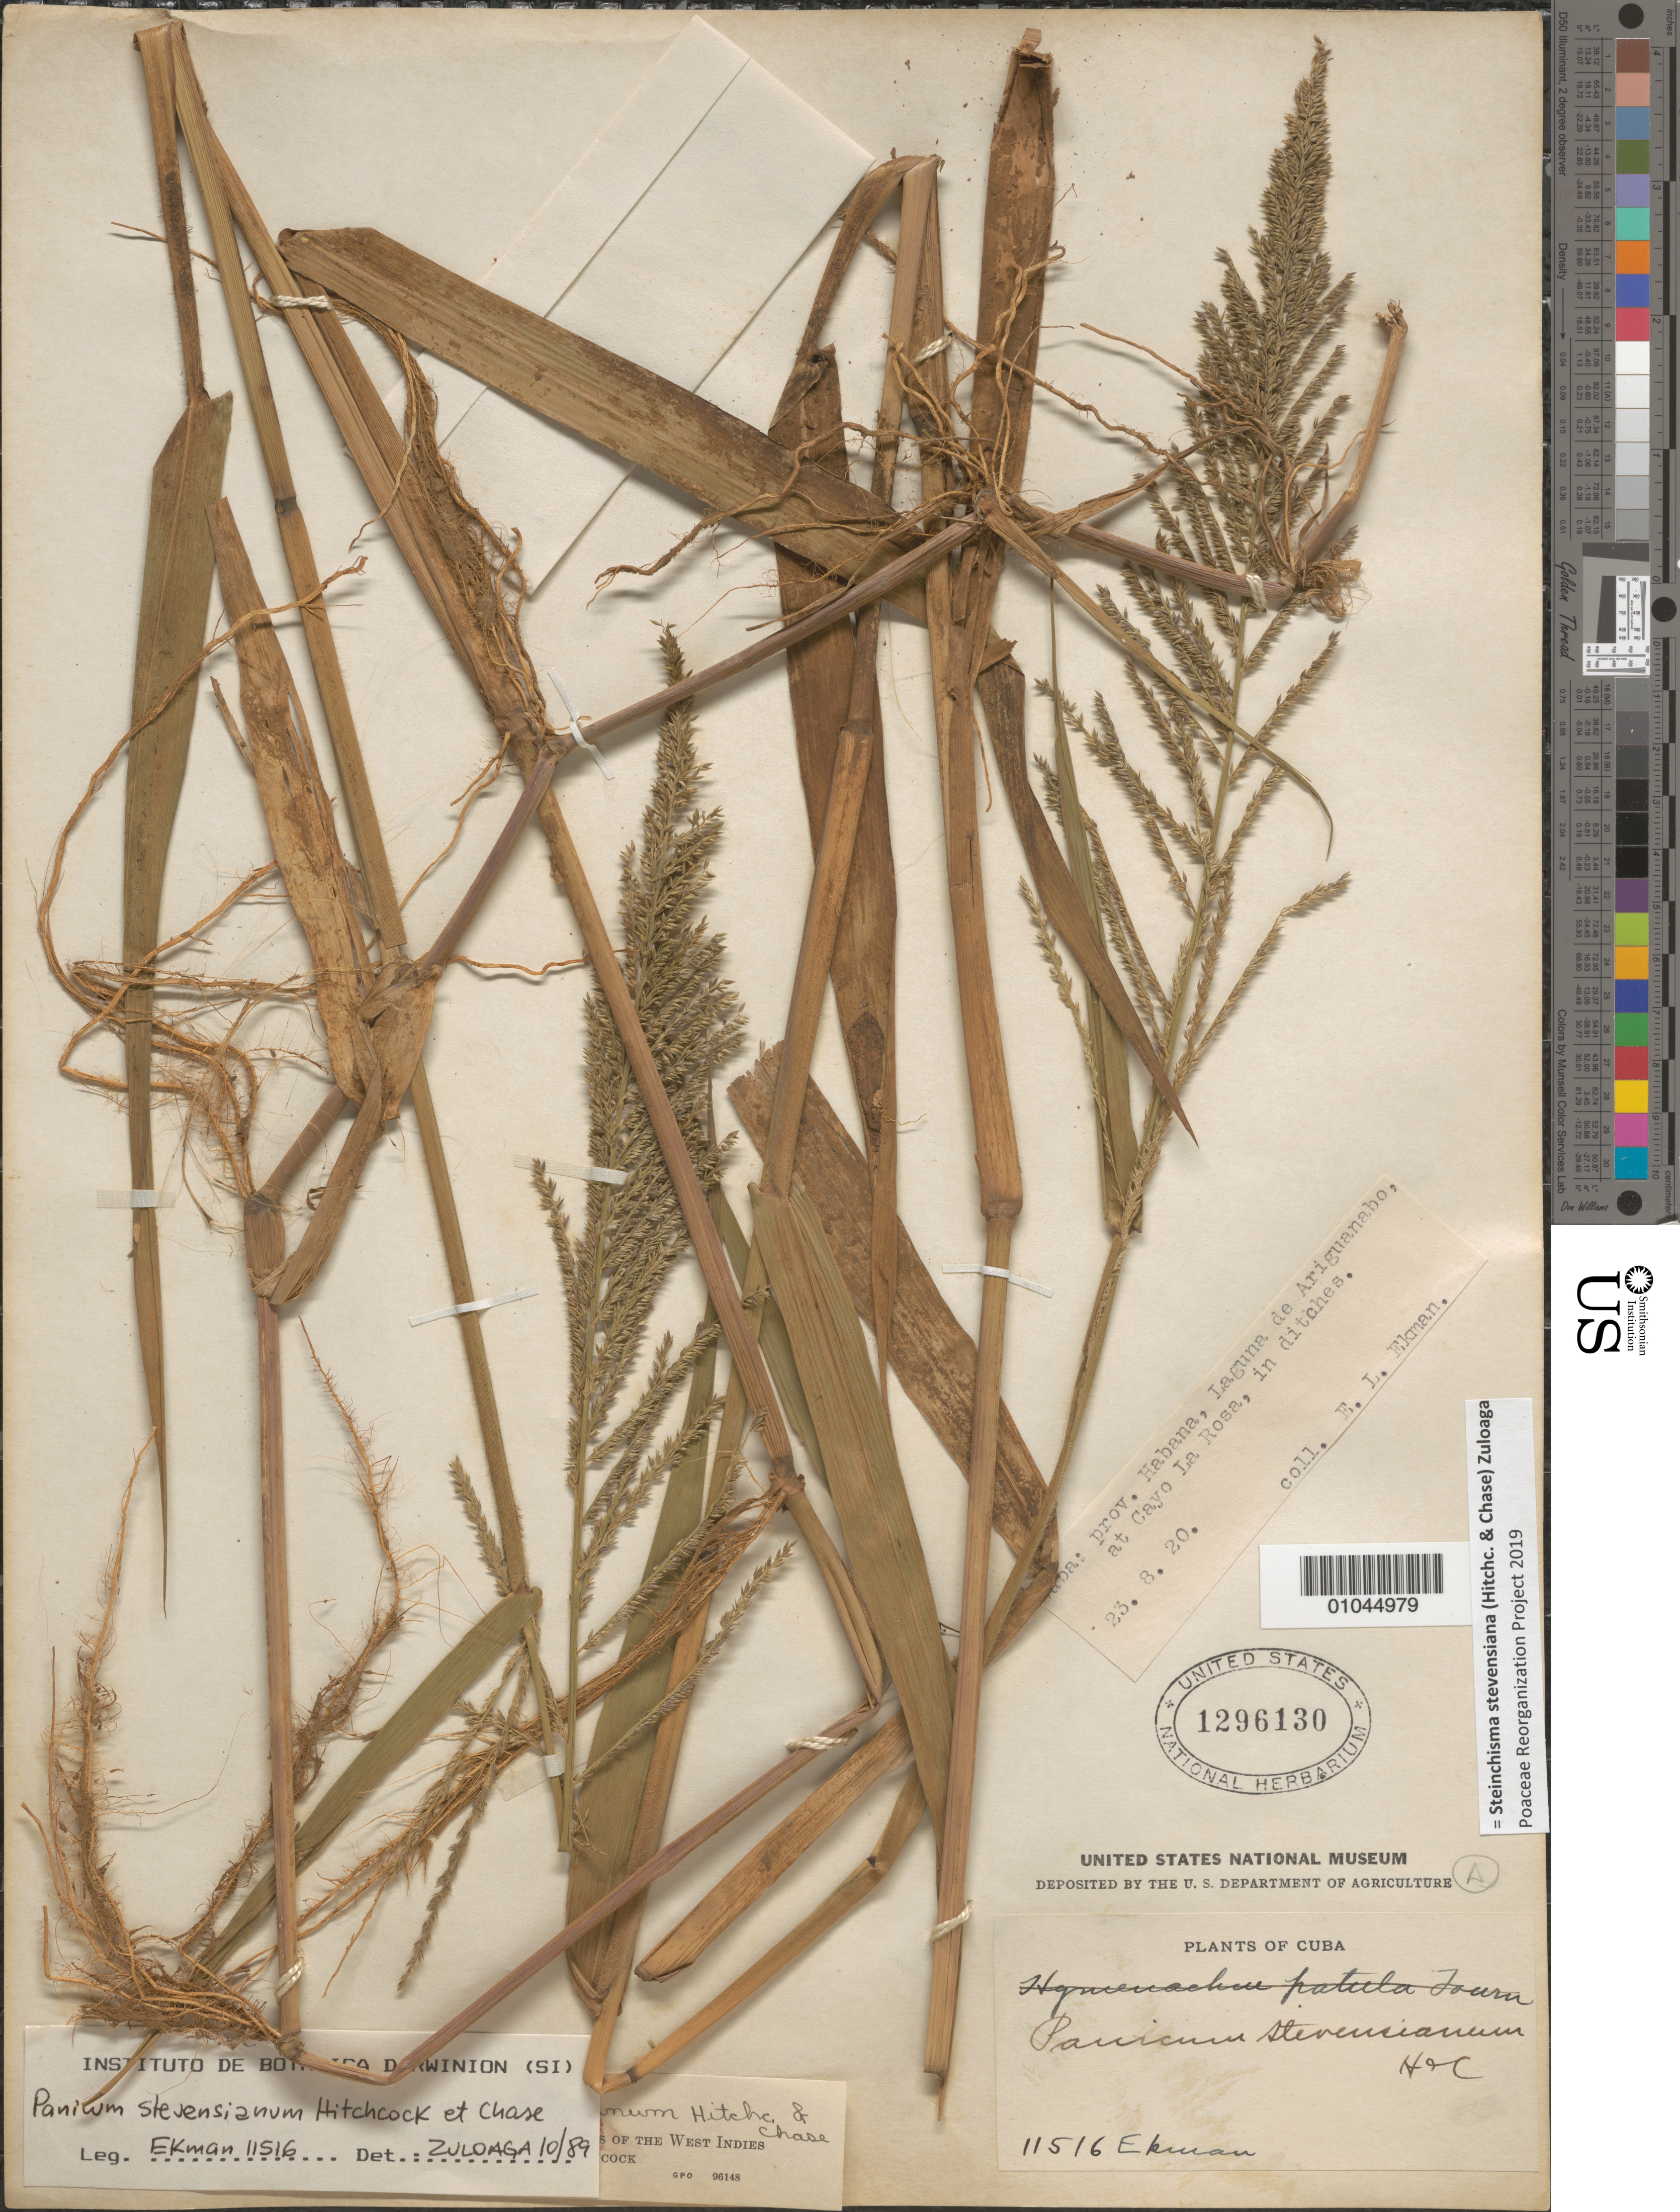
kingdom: Plantae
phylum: Tracheophyta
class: Liliopsida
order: Poales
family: Poaceae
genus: Panicum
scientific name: Panicum stevensianum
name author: Hitchc. & Chase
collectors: E. L. Ekman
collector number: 11516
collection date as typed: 23 Aug 1920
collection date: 1920-08-23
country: Cuba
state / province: La Habana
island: Cuba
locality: Laguna de Ariguanabo, at Cayo La Rosa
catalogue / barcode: US 1296130